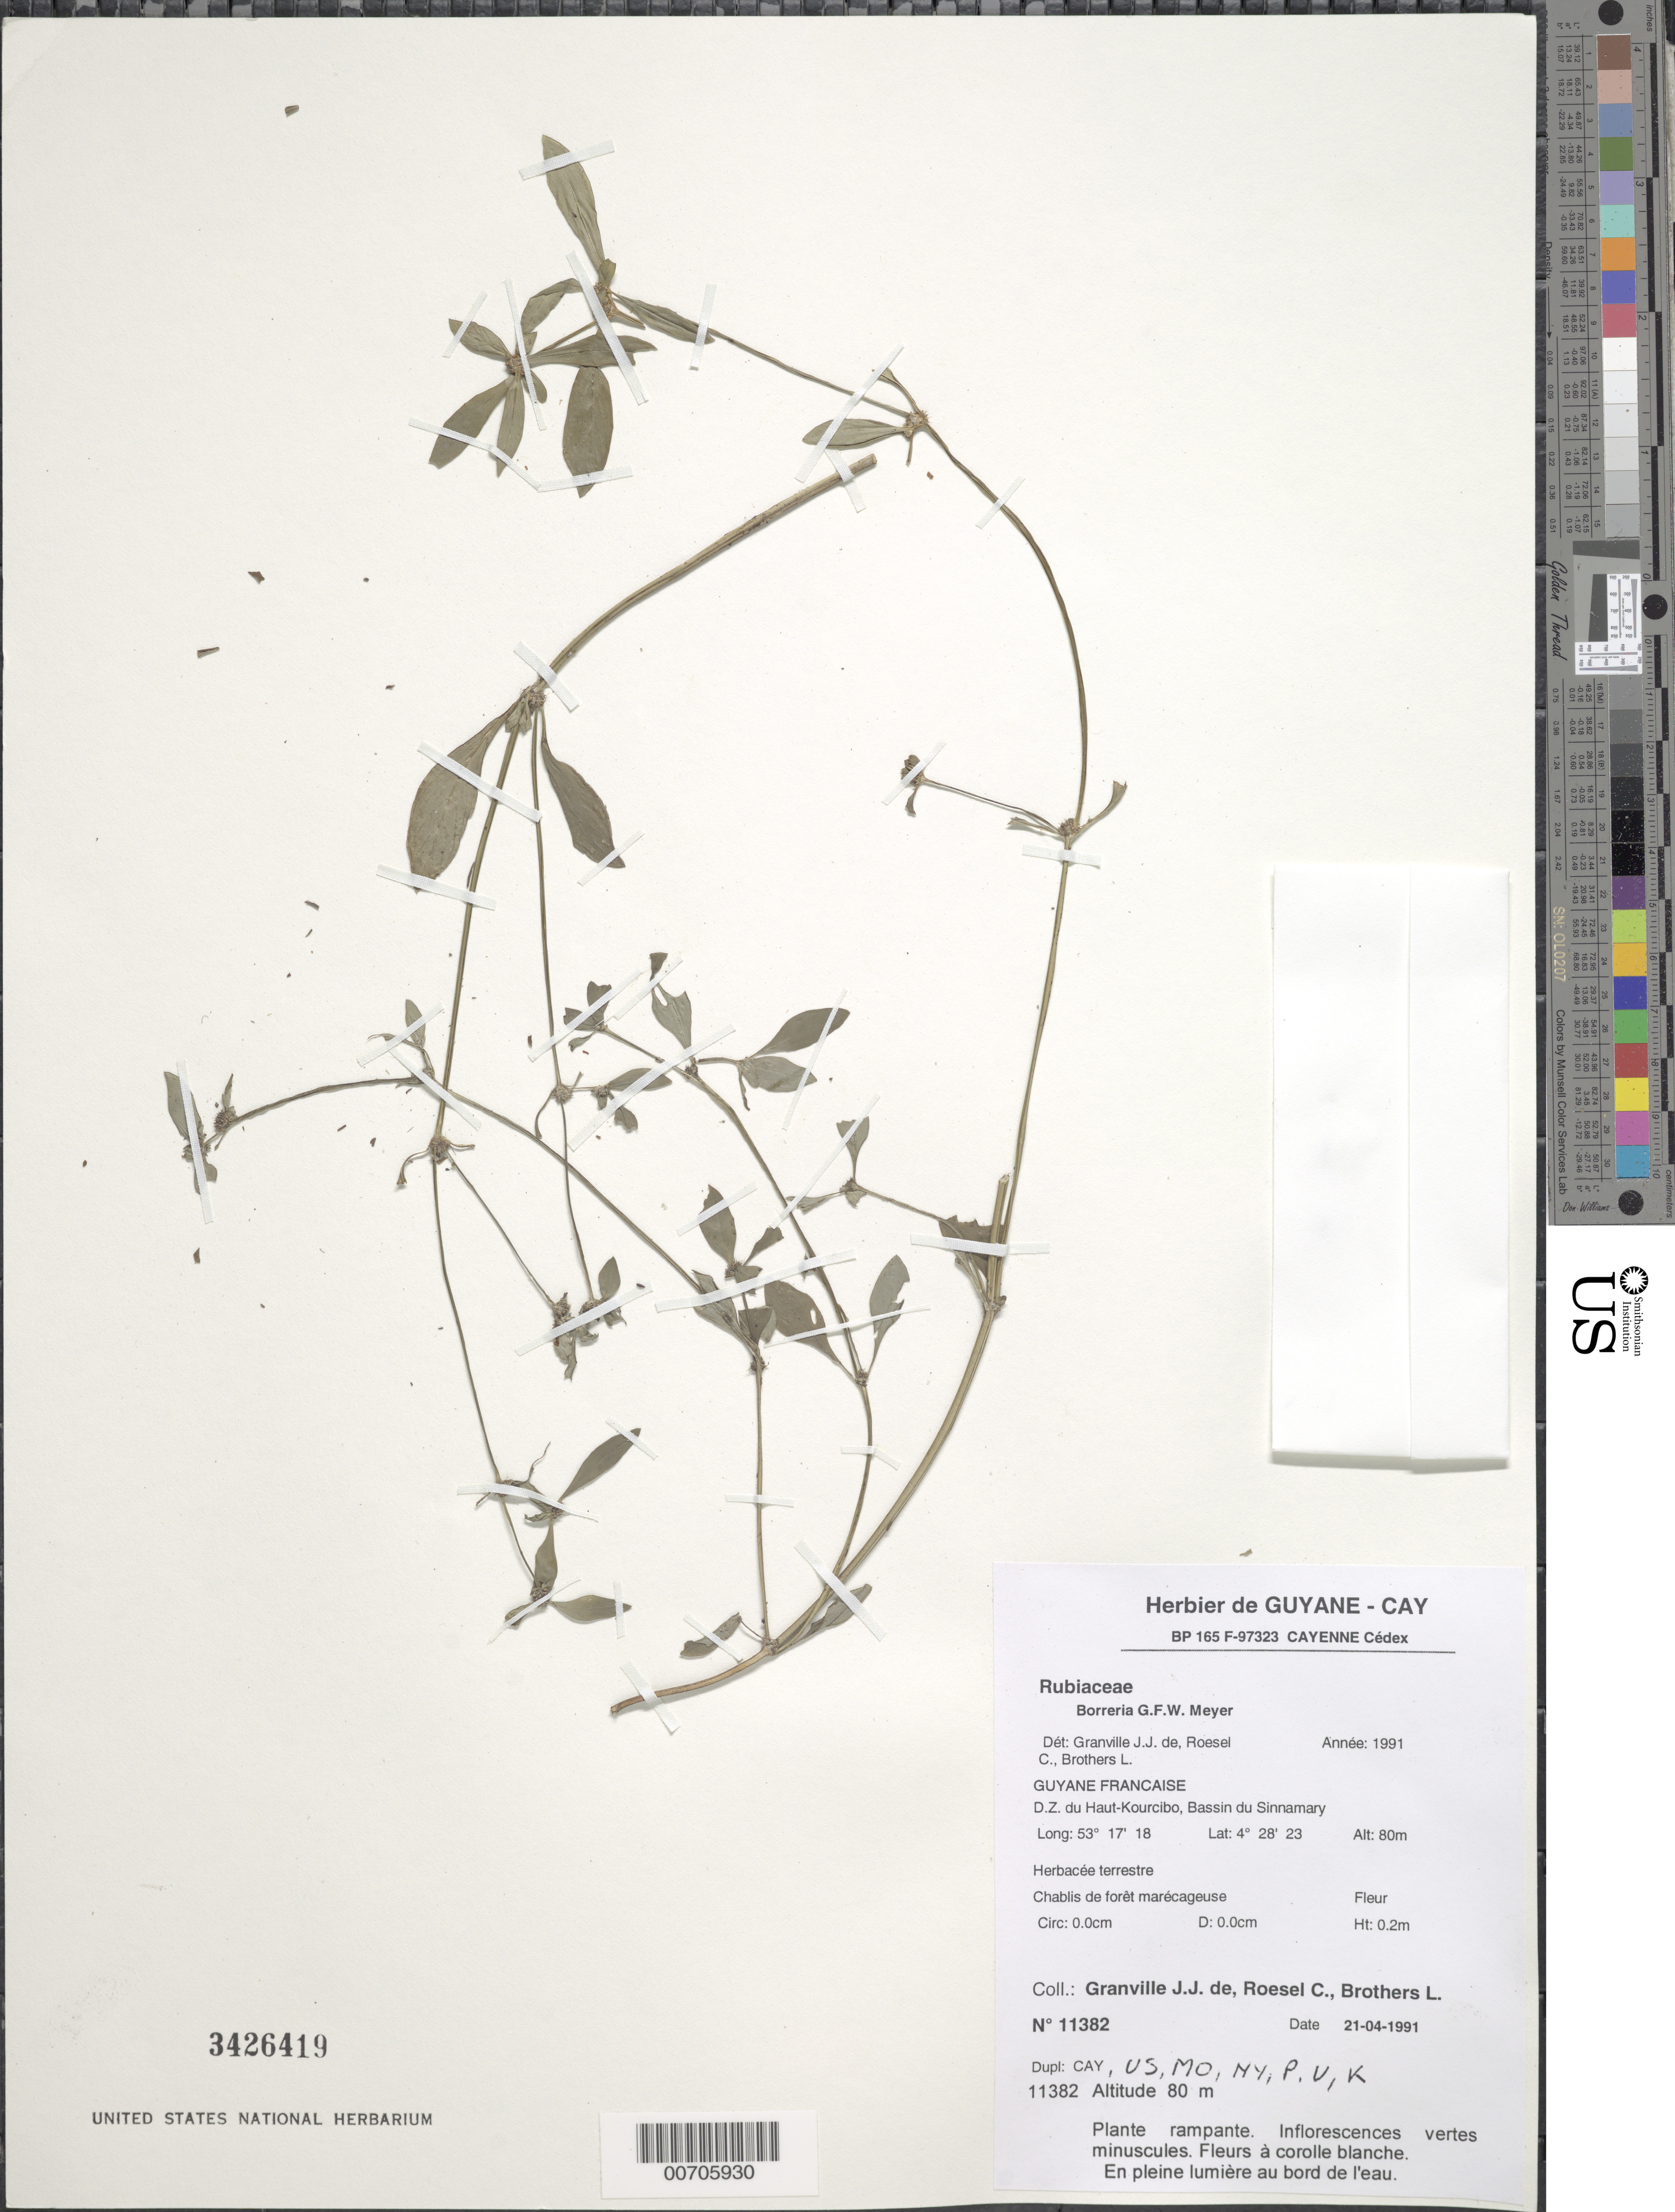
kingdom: Plantae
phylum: Tracheophyta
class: Magnoliopsida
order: Gentianales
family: Rubiaceae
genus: Borreria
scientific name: Borreria sp.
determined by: Granville, J. J.; Roesel, C. S.; Brothers, Leslie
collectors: J.-J. de Granville, C. S. Roesel & L. Brothers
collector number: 11382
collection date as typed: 21-Apr-91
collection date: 1991-04-21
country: French Guiana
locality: D.Z. du Haut-Kourcibo, Bassin du Sinnamary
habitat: Chablis de forêt marécageuse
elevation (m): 80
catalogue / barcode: US 3426419